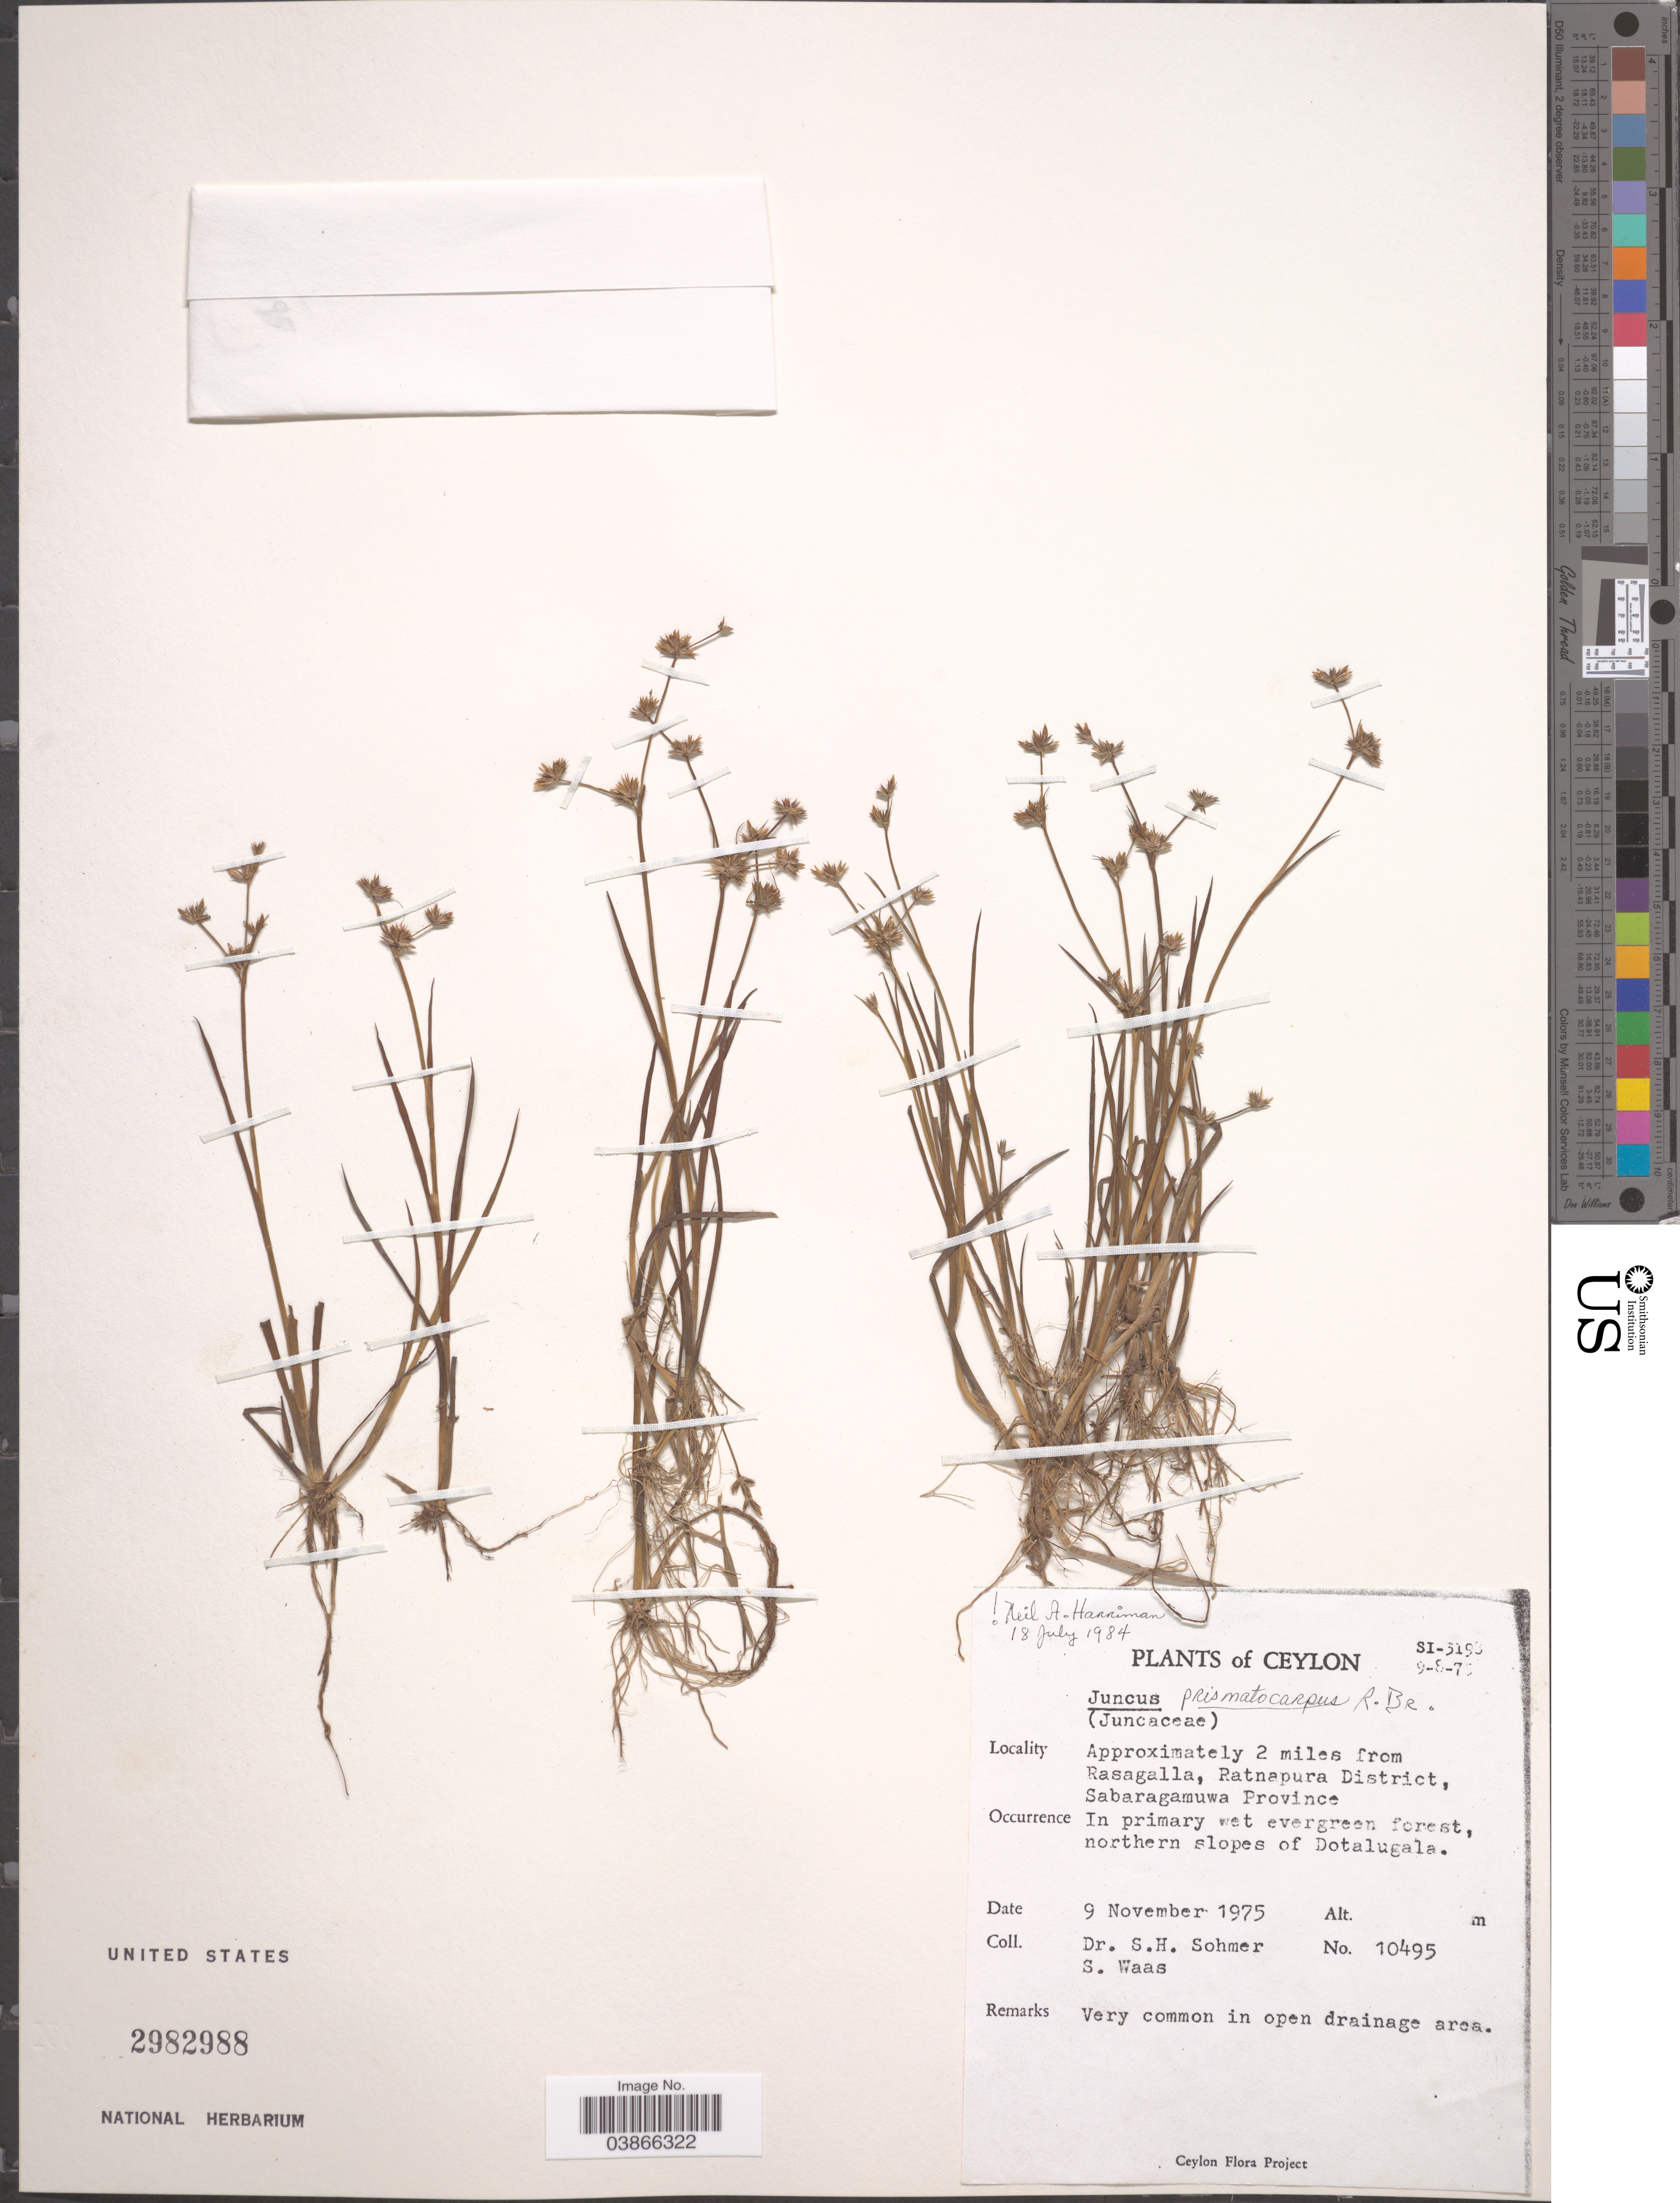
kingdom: Plantae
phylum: Tracheophyta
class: Liliopsida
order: Poales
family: Juncaceae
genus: Juncus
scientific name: Juncus prismatocarpus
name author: R. Br.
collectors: S. H. Sohmer & S. Waas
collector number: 10495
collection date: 1975-11-09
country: Sri Lanka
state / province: Sabaragamuwa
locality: Ceylon. Approximately 2 miles from Rasagalla, Ratnapura District. Northern slopes of Dotalugala.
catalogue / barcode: US 2982988